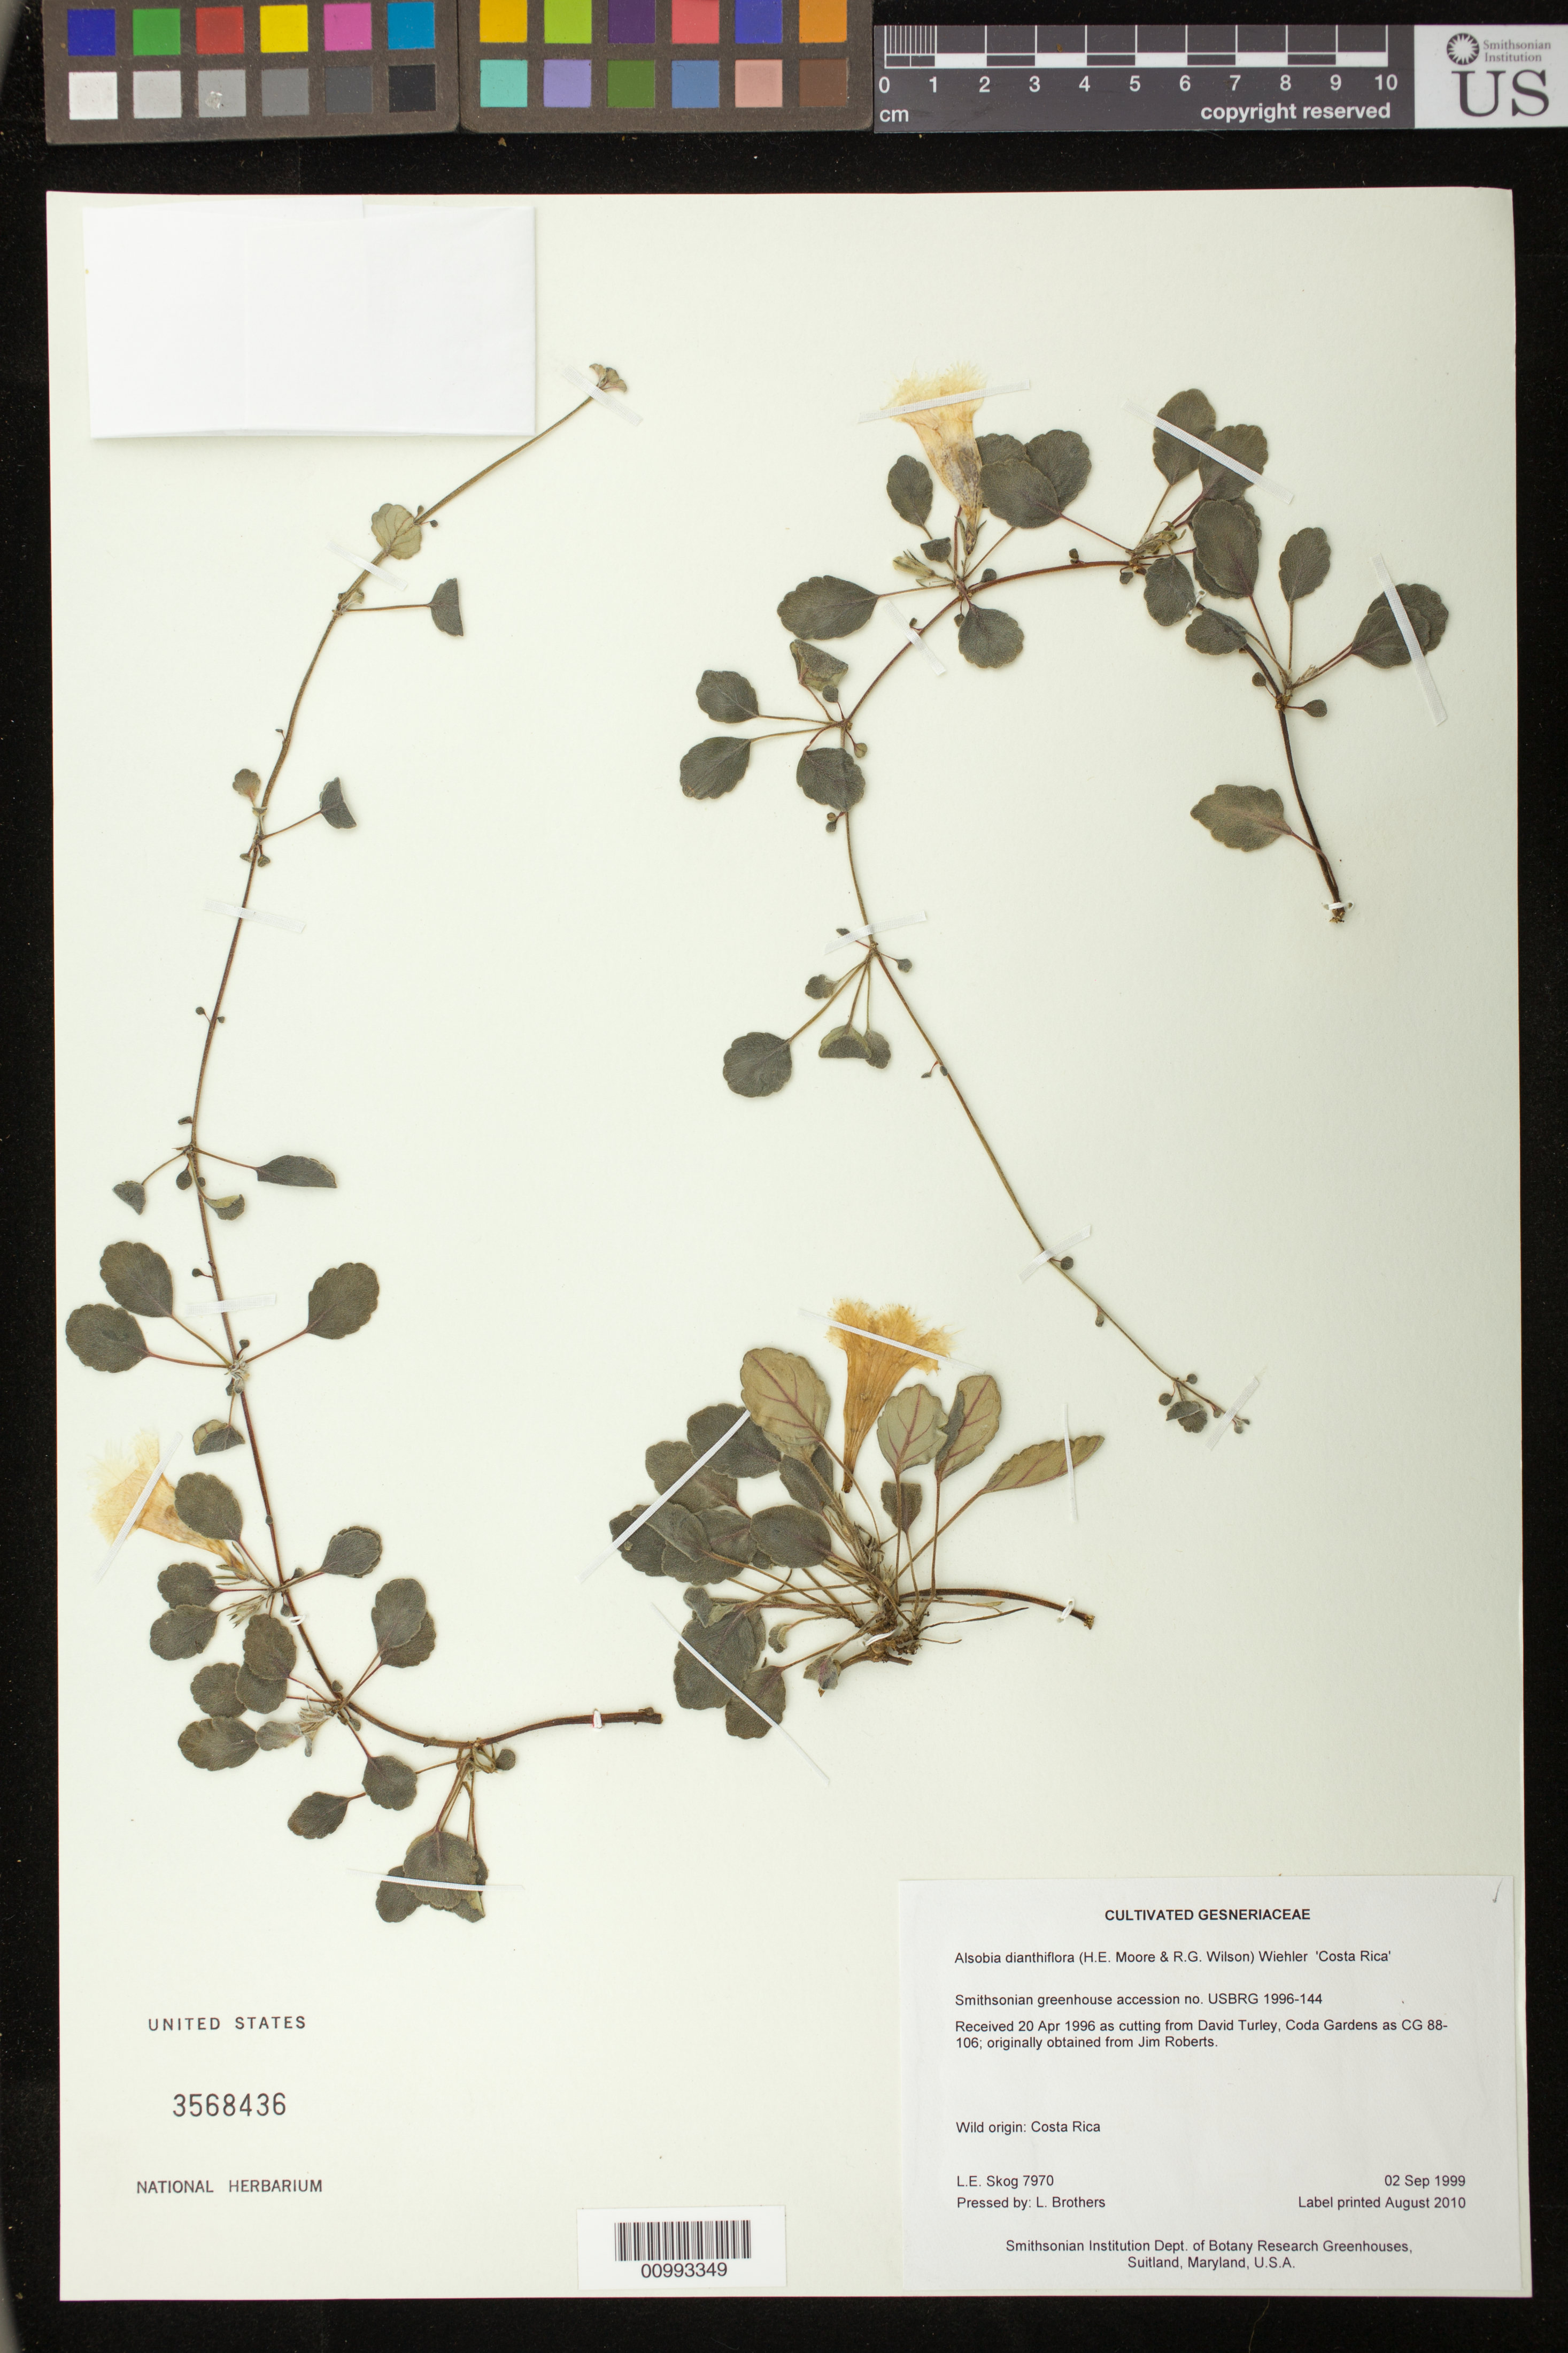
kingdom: Plantae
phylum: Tracheophyta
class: Magnoliopsida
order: Lamiales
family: Gesneriaceae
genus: Alsobia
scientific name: Alsobia dianthiflora 'Costa Rica'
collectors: L. E. Skog & L. Brothers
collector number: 7970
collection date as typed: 02 Sep 1999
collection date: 1999-09-02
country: Costa Rica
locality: Smithsonian Institution Dept. of Botany Research Greenhouses, Suitland, Maryland, U.S.A.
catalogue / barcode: US 3568436